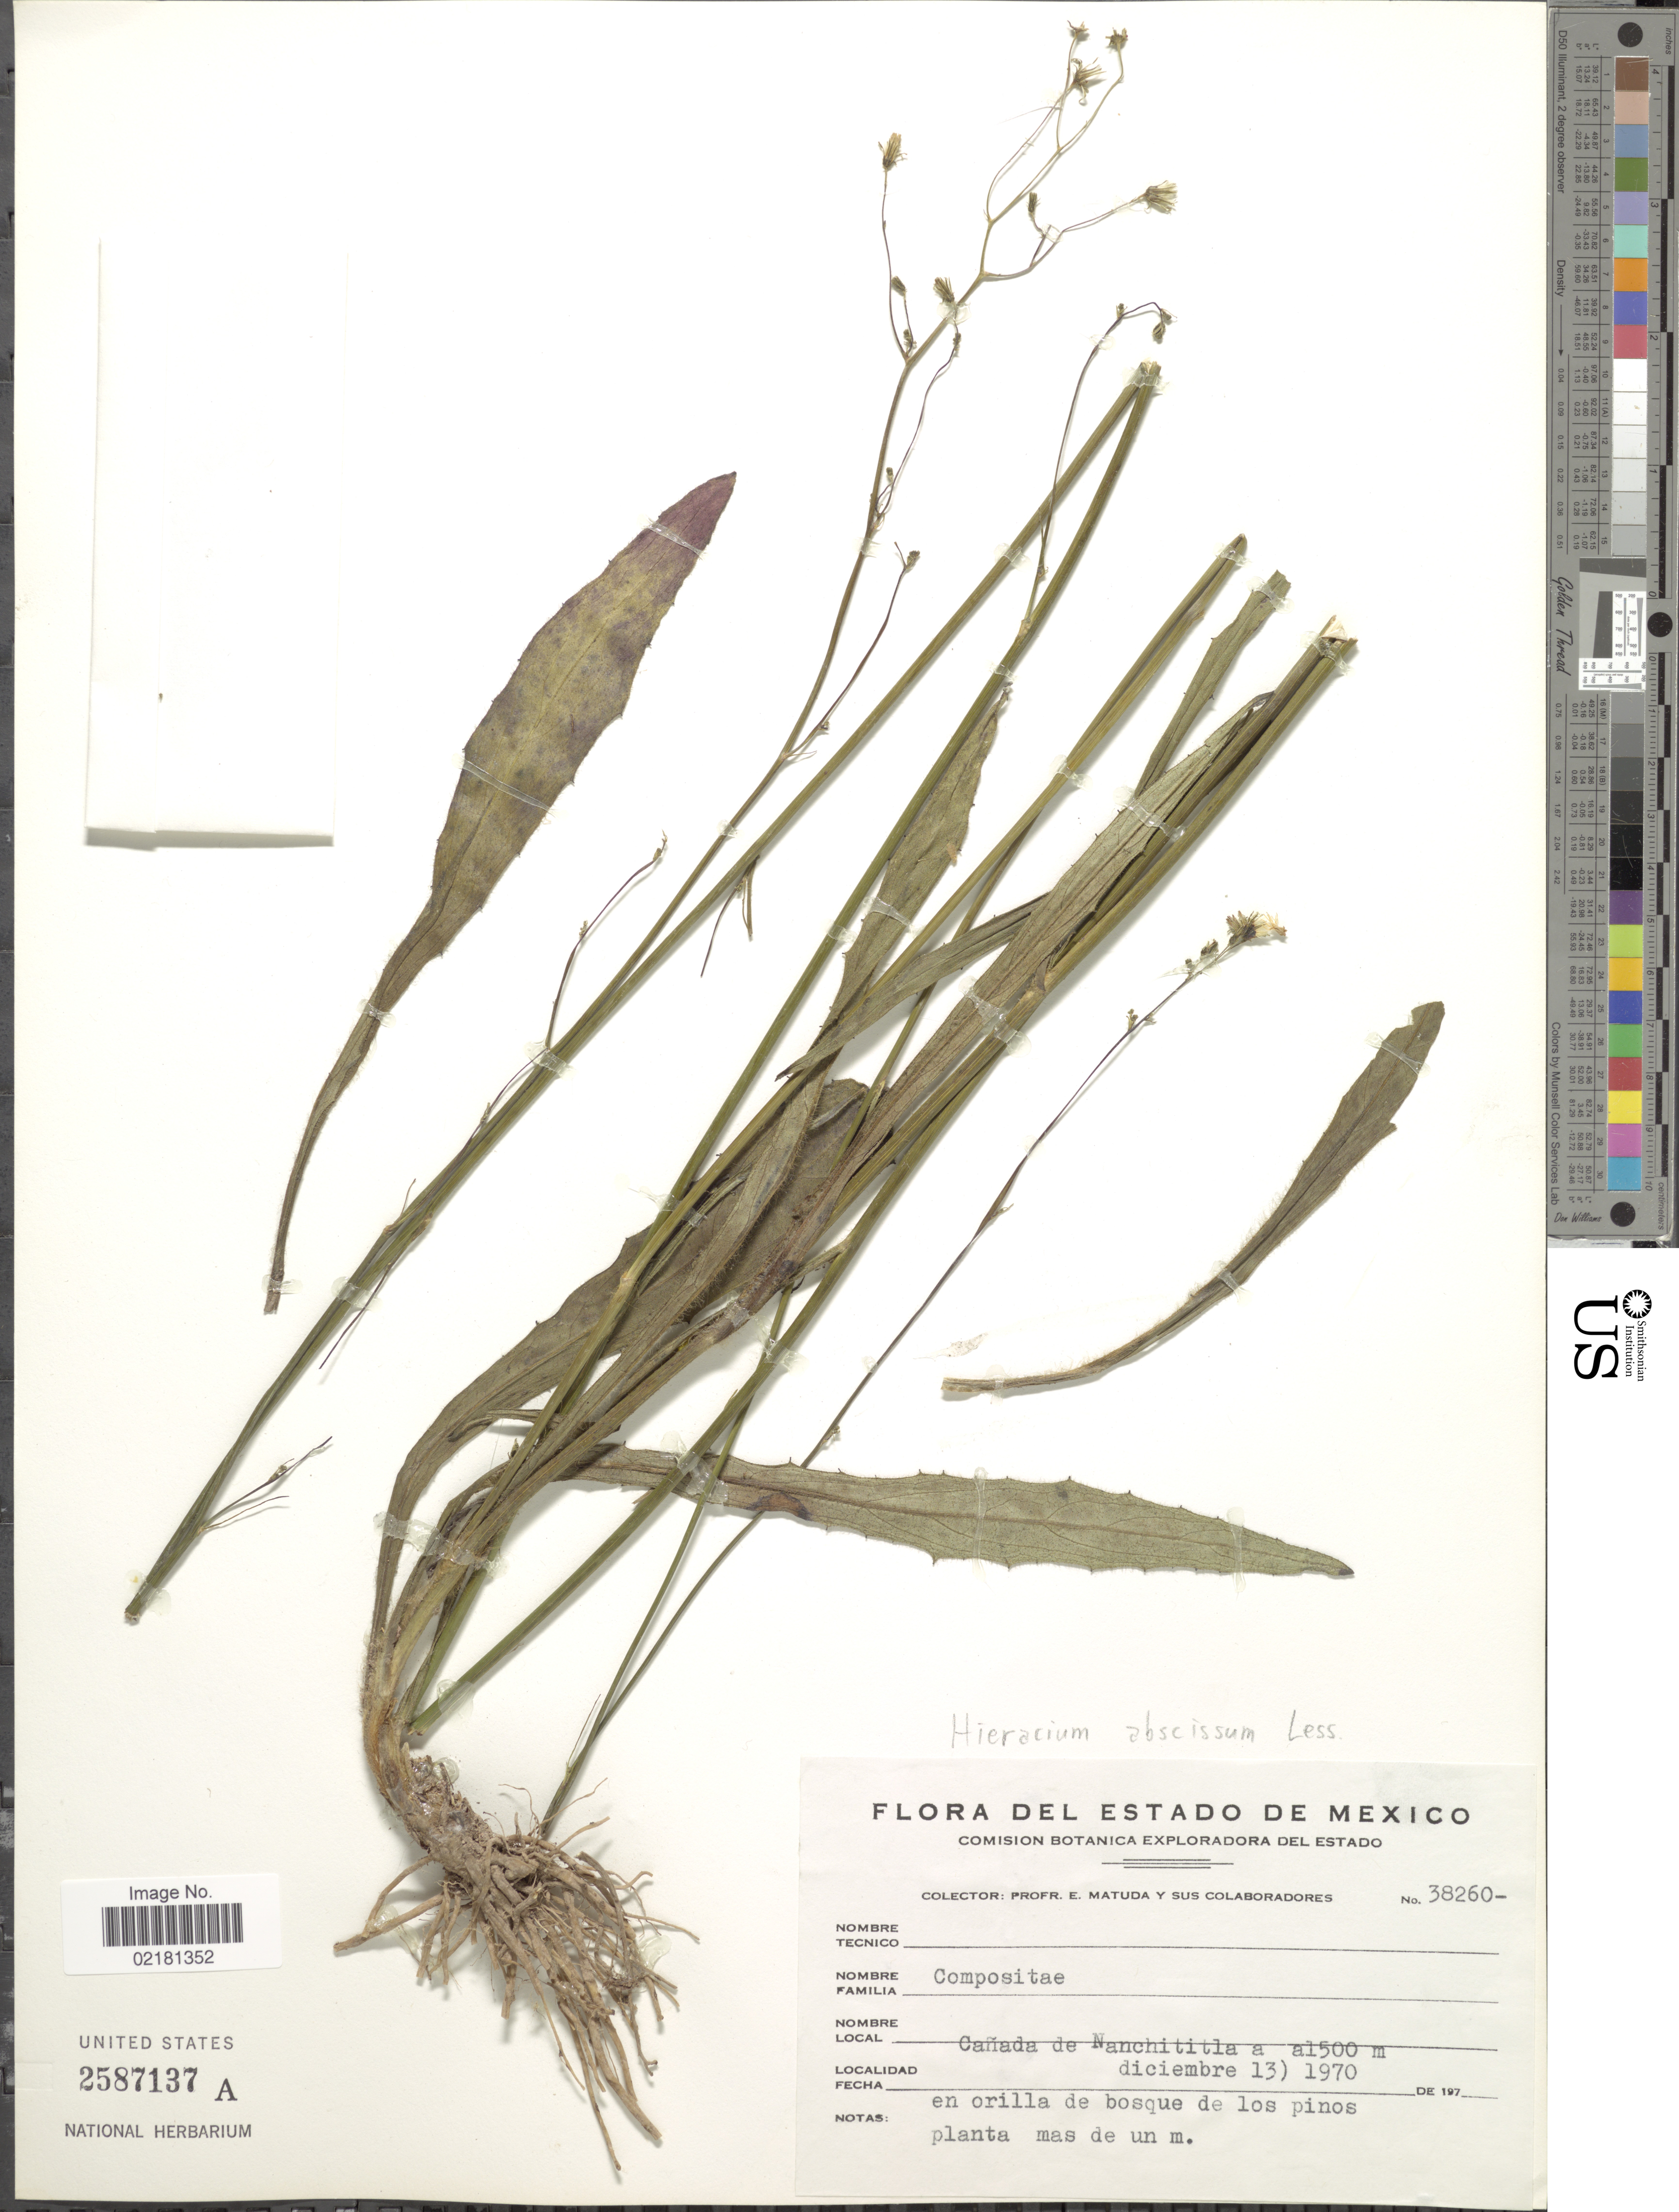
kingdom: Plantae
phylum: Tracheophyta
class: Magnoliopsida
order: Asterales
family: Asteraceae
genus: Hieracium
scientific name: Hieracium abscissum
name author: Less.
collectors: E. Matuda & et al.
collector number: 38260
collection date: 1970-12-13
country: Mexico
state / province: México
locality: Cañada de Nanchititla.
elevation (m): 1500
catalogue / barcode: US 2587137A